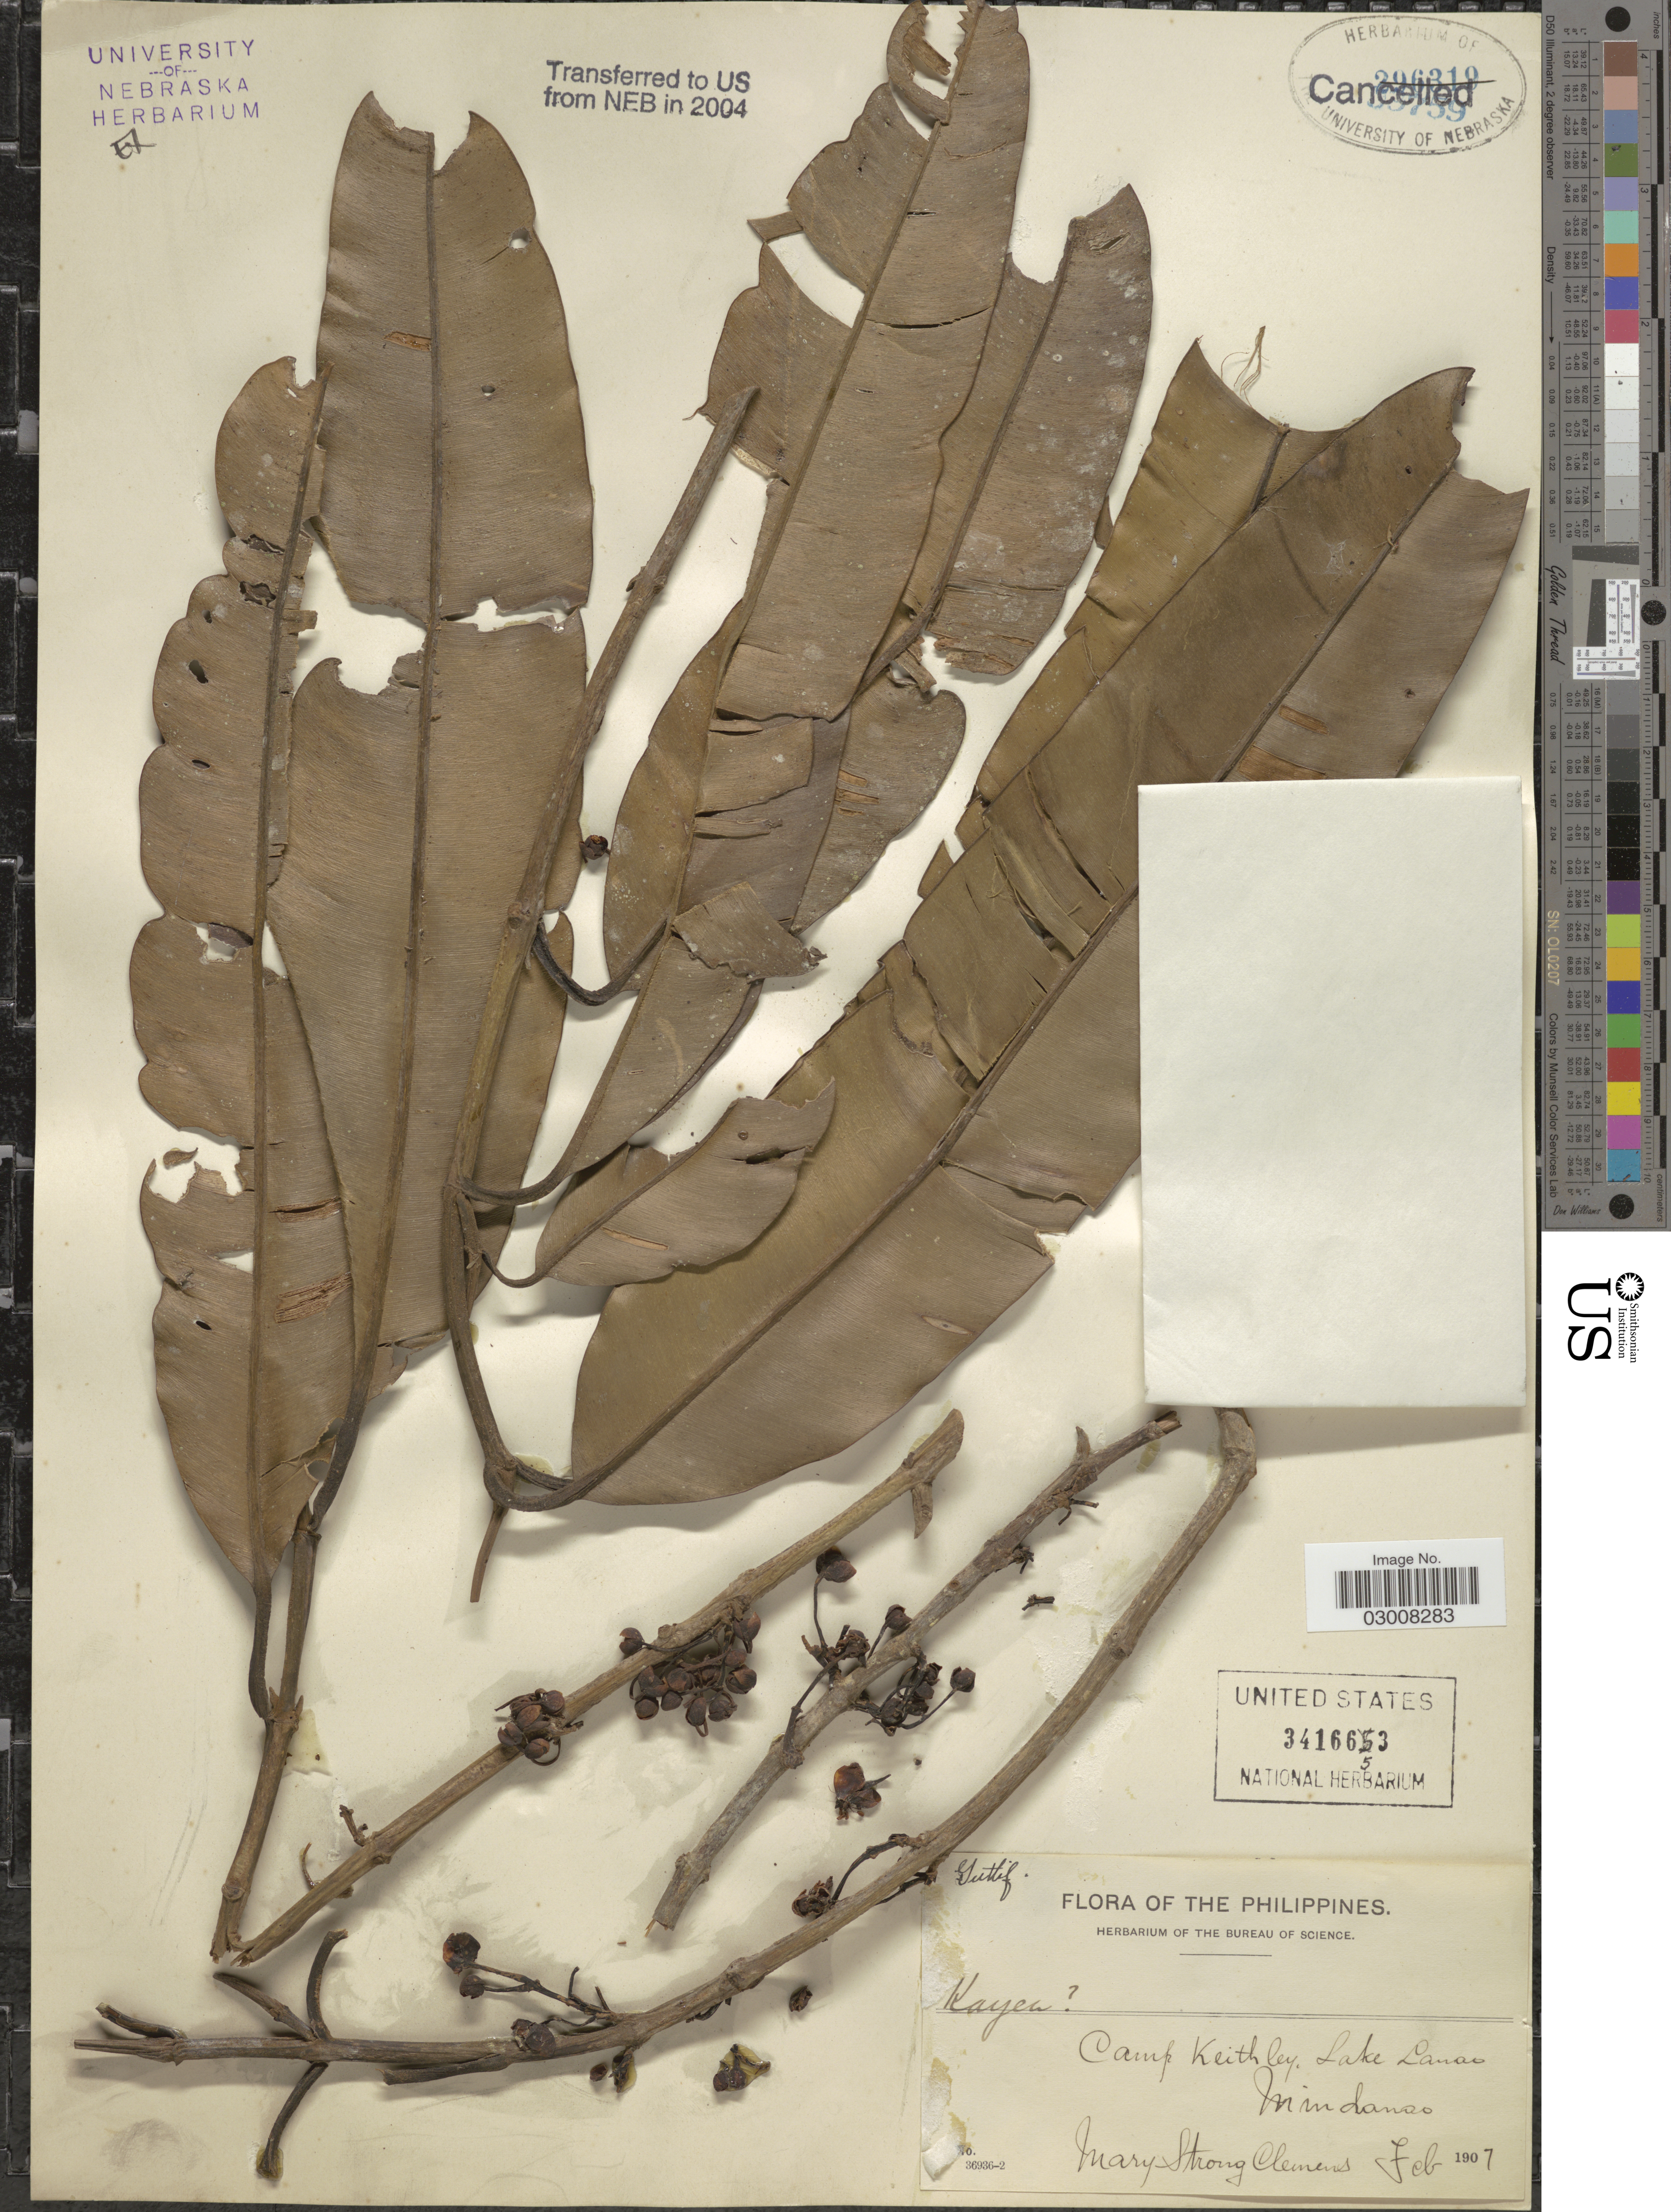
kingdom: Plantae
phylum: Tracheophyta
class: Magnoliopsida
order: Malpighiales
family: Calophyllaceae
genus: Calophyllum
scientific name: Calophyllum sp.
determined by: Seah, Wei Wei, (SING), Singapore Botanic Gardens (SINGAPORE)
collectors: M. S. Clemens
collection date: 1907-02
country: Philippines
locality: Camp Keithley, Lake Lanao, Mindanao.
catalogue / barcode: US 3416653